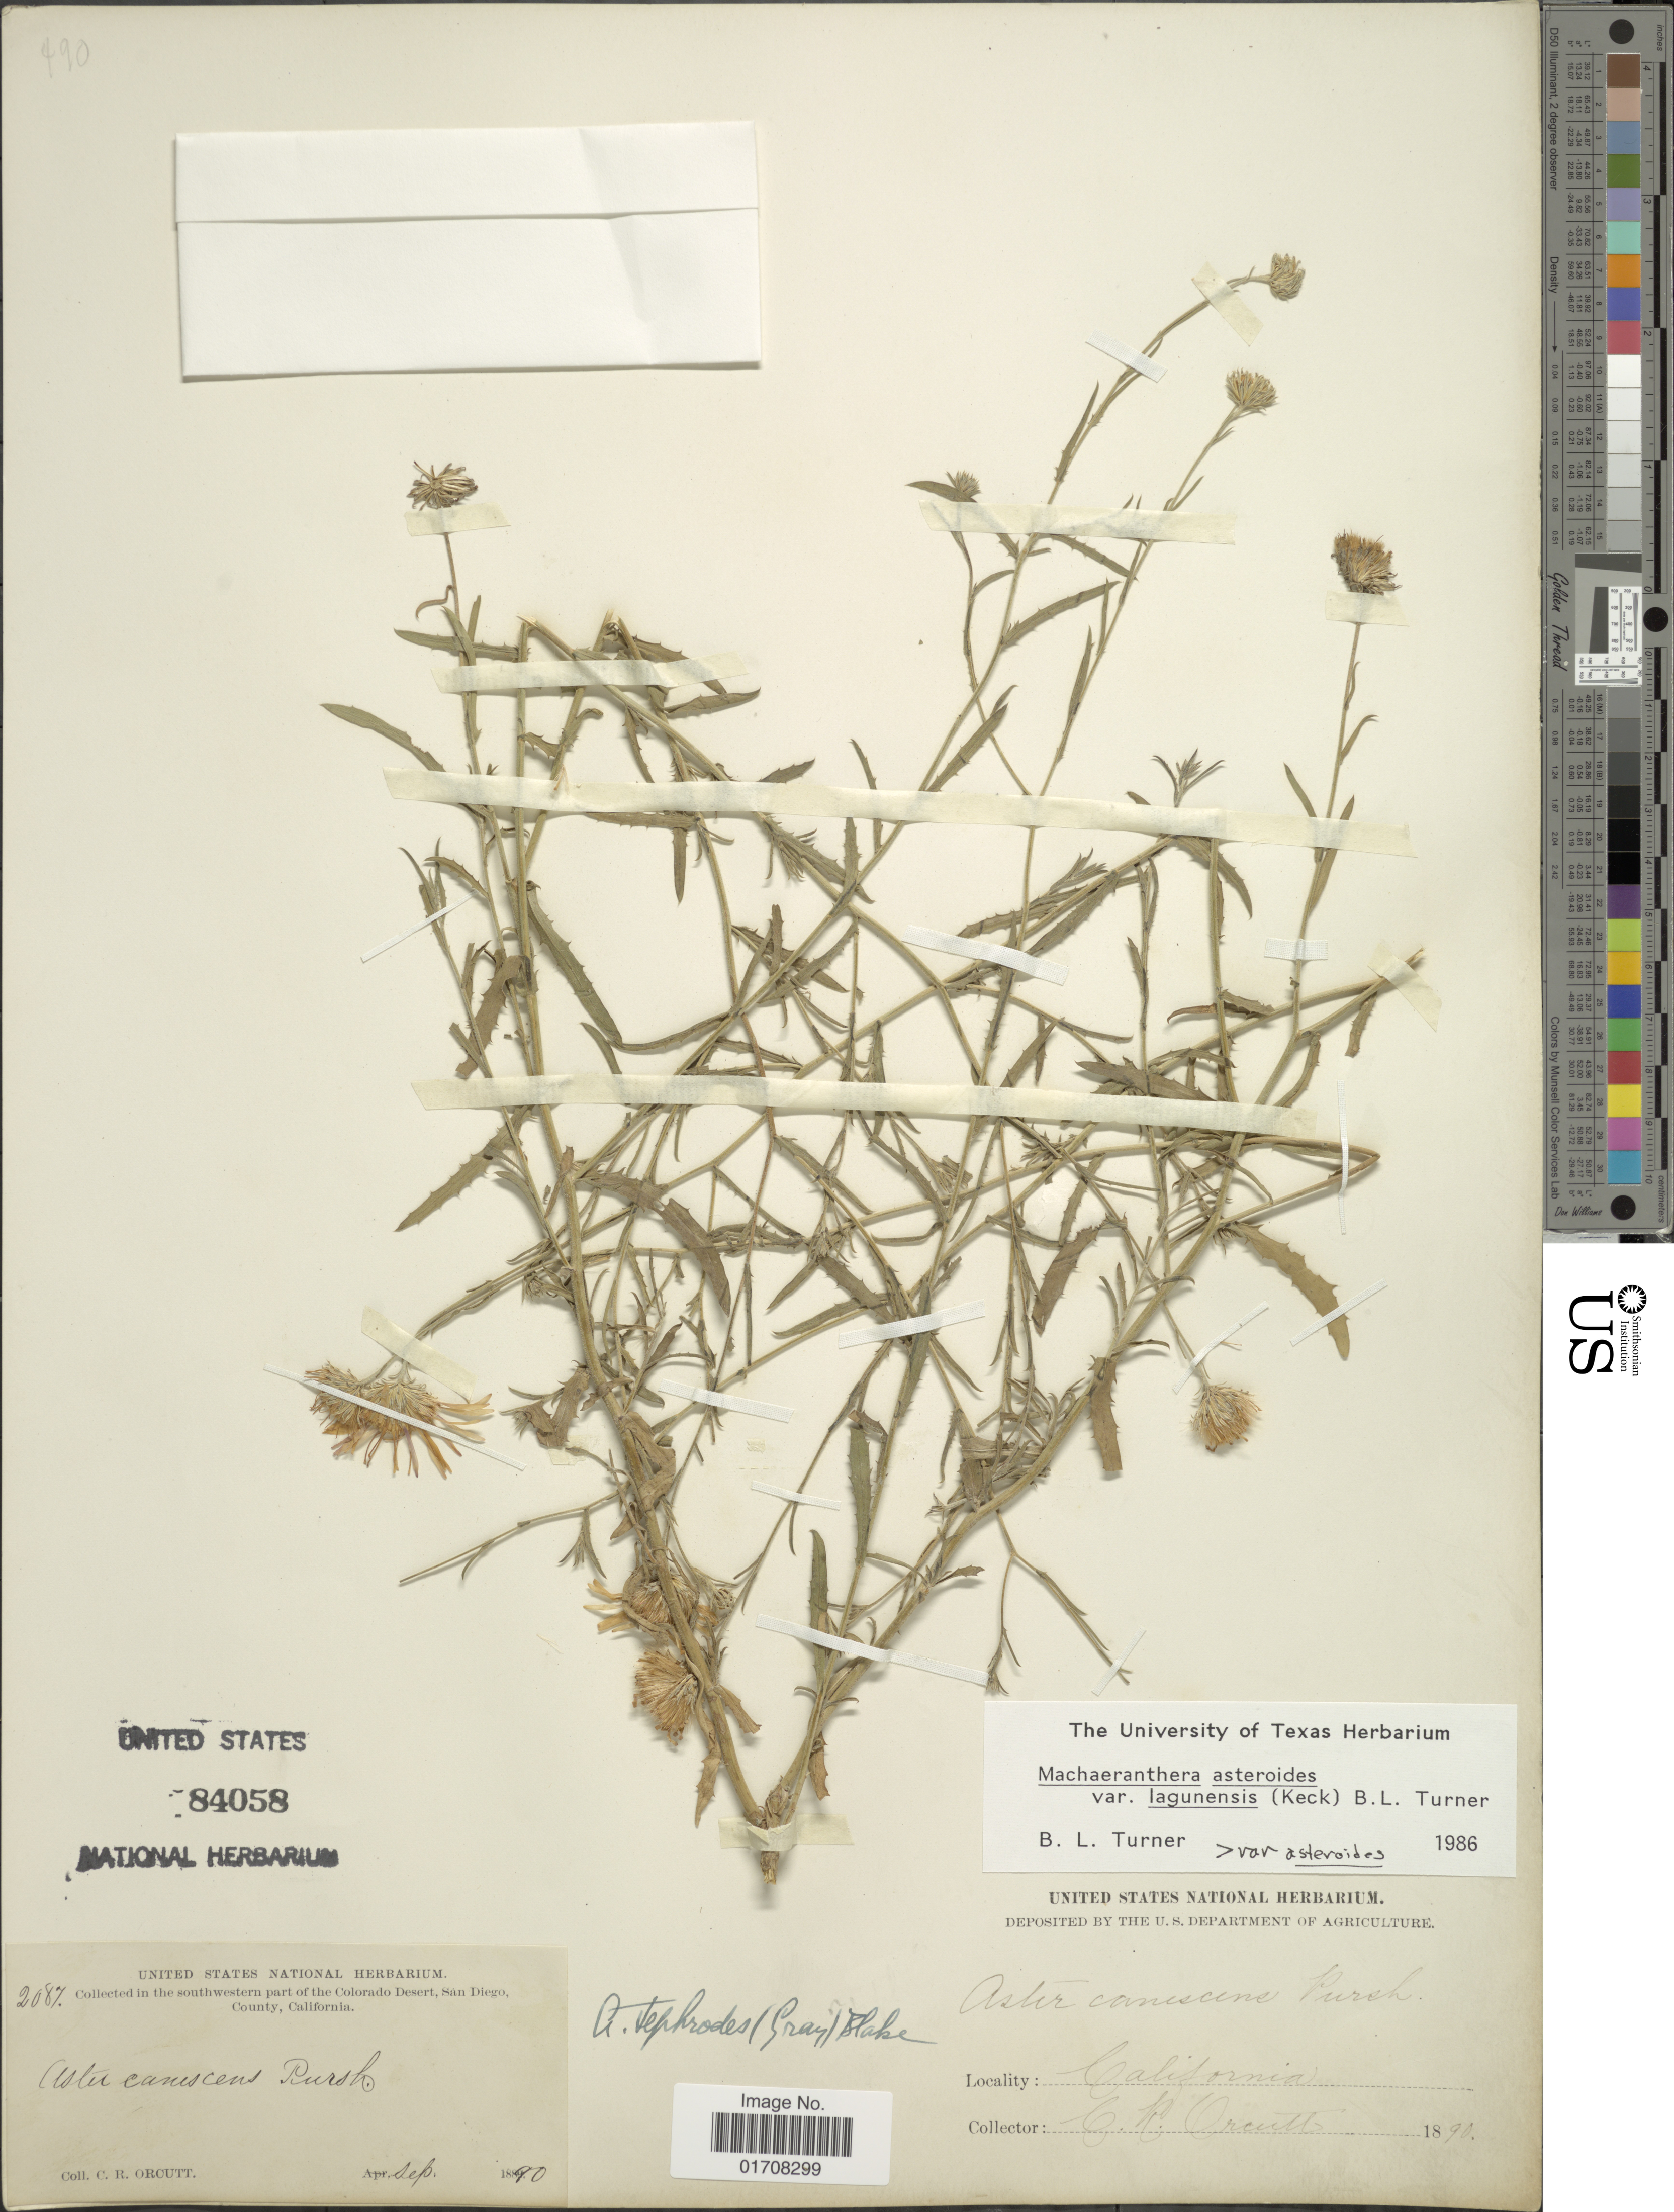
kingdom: Plantae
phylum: Tracheophyta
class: Magnoliopsida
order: Asterales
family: Asteraceae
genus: Machaeranthera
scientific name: Machaeranthera asteroides var. lagunensis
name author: (D.D. Keck) B.L. Turner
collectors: C. R. Orcutt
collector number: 2087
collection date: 1890-09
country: United States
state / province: California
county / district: San Diego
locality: Southwestern part of the Colorado Desert, San Diego County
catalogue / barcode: US 84058